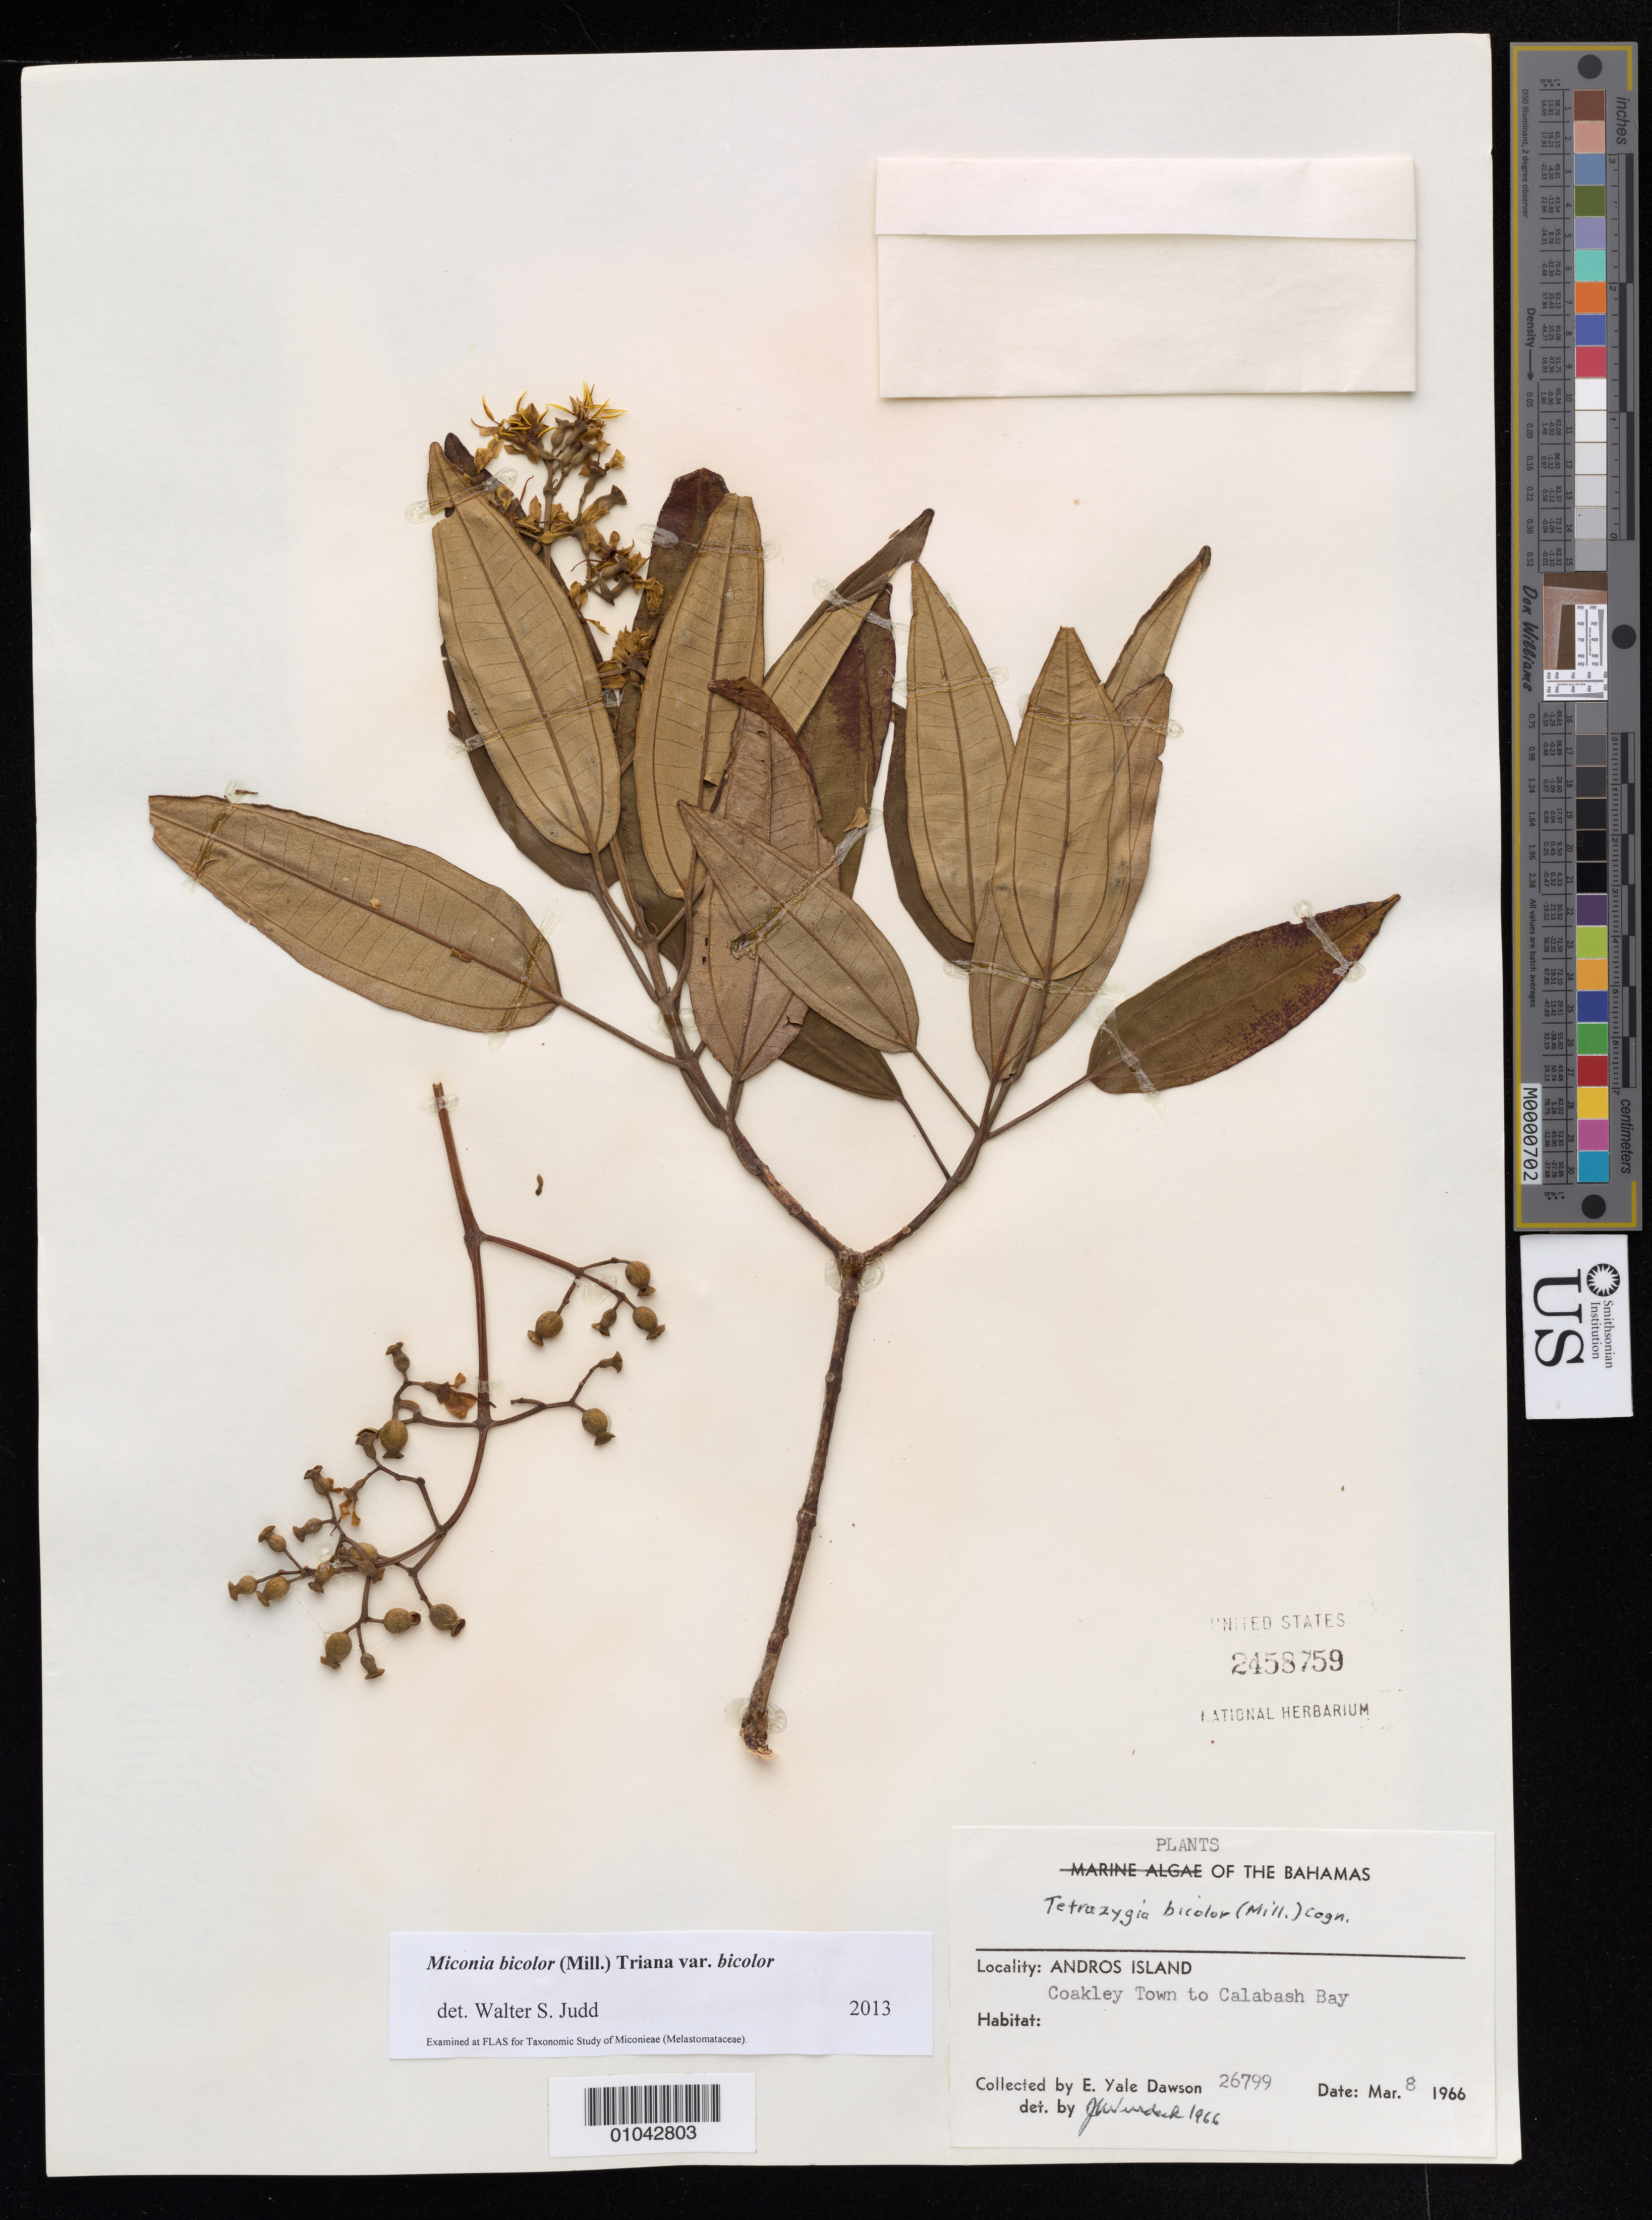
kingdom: Plantae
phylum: Tracheophyta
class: Magnoliopsida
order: Myrtales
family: Melastomataceae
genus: Miconia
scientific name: Miconia bicolor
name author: (Mill.) Triana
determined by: Judd, Walter S.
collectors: E. Y. Dawson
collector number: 26799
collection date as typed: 08 Mar 1966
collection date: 1966-03-08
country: Bahamas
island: Andros I.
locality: Coakley Town to Calabash Bay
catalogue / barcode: US 2458759